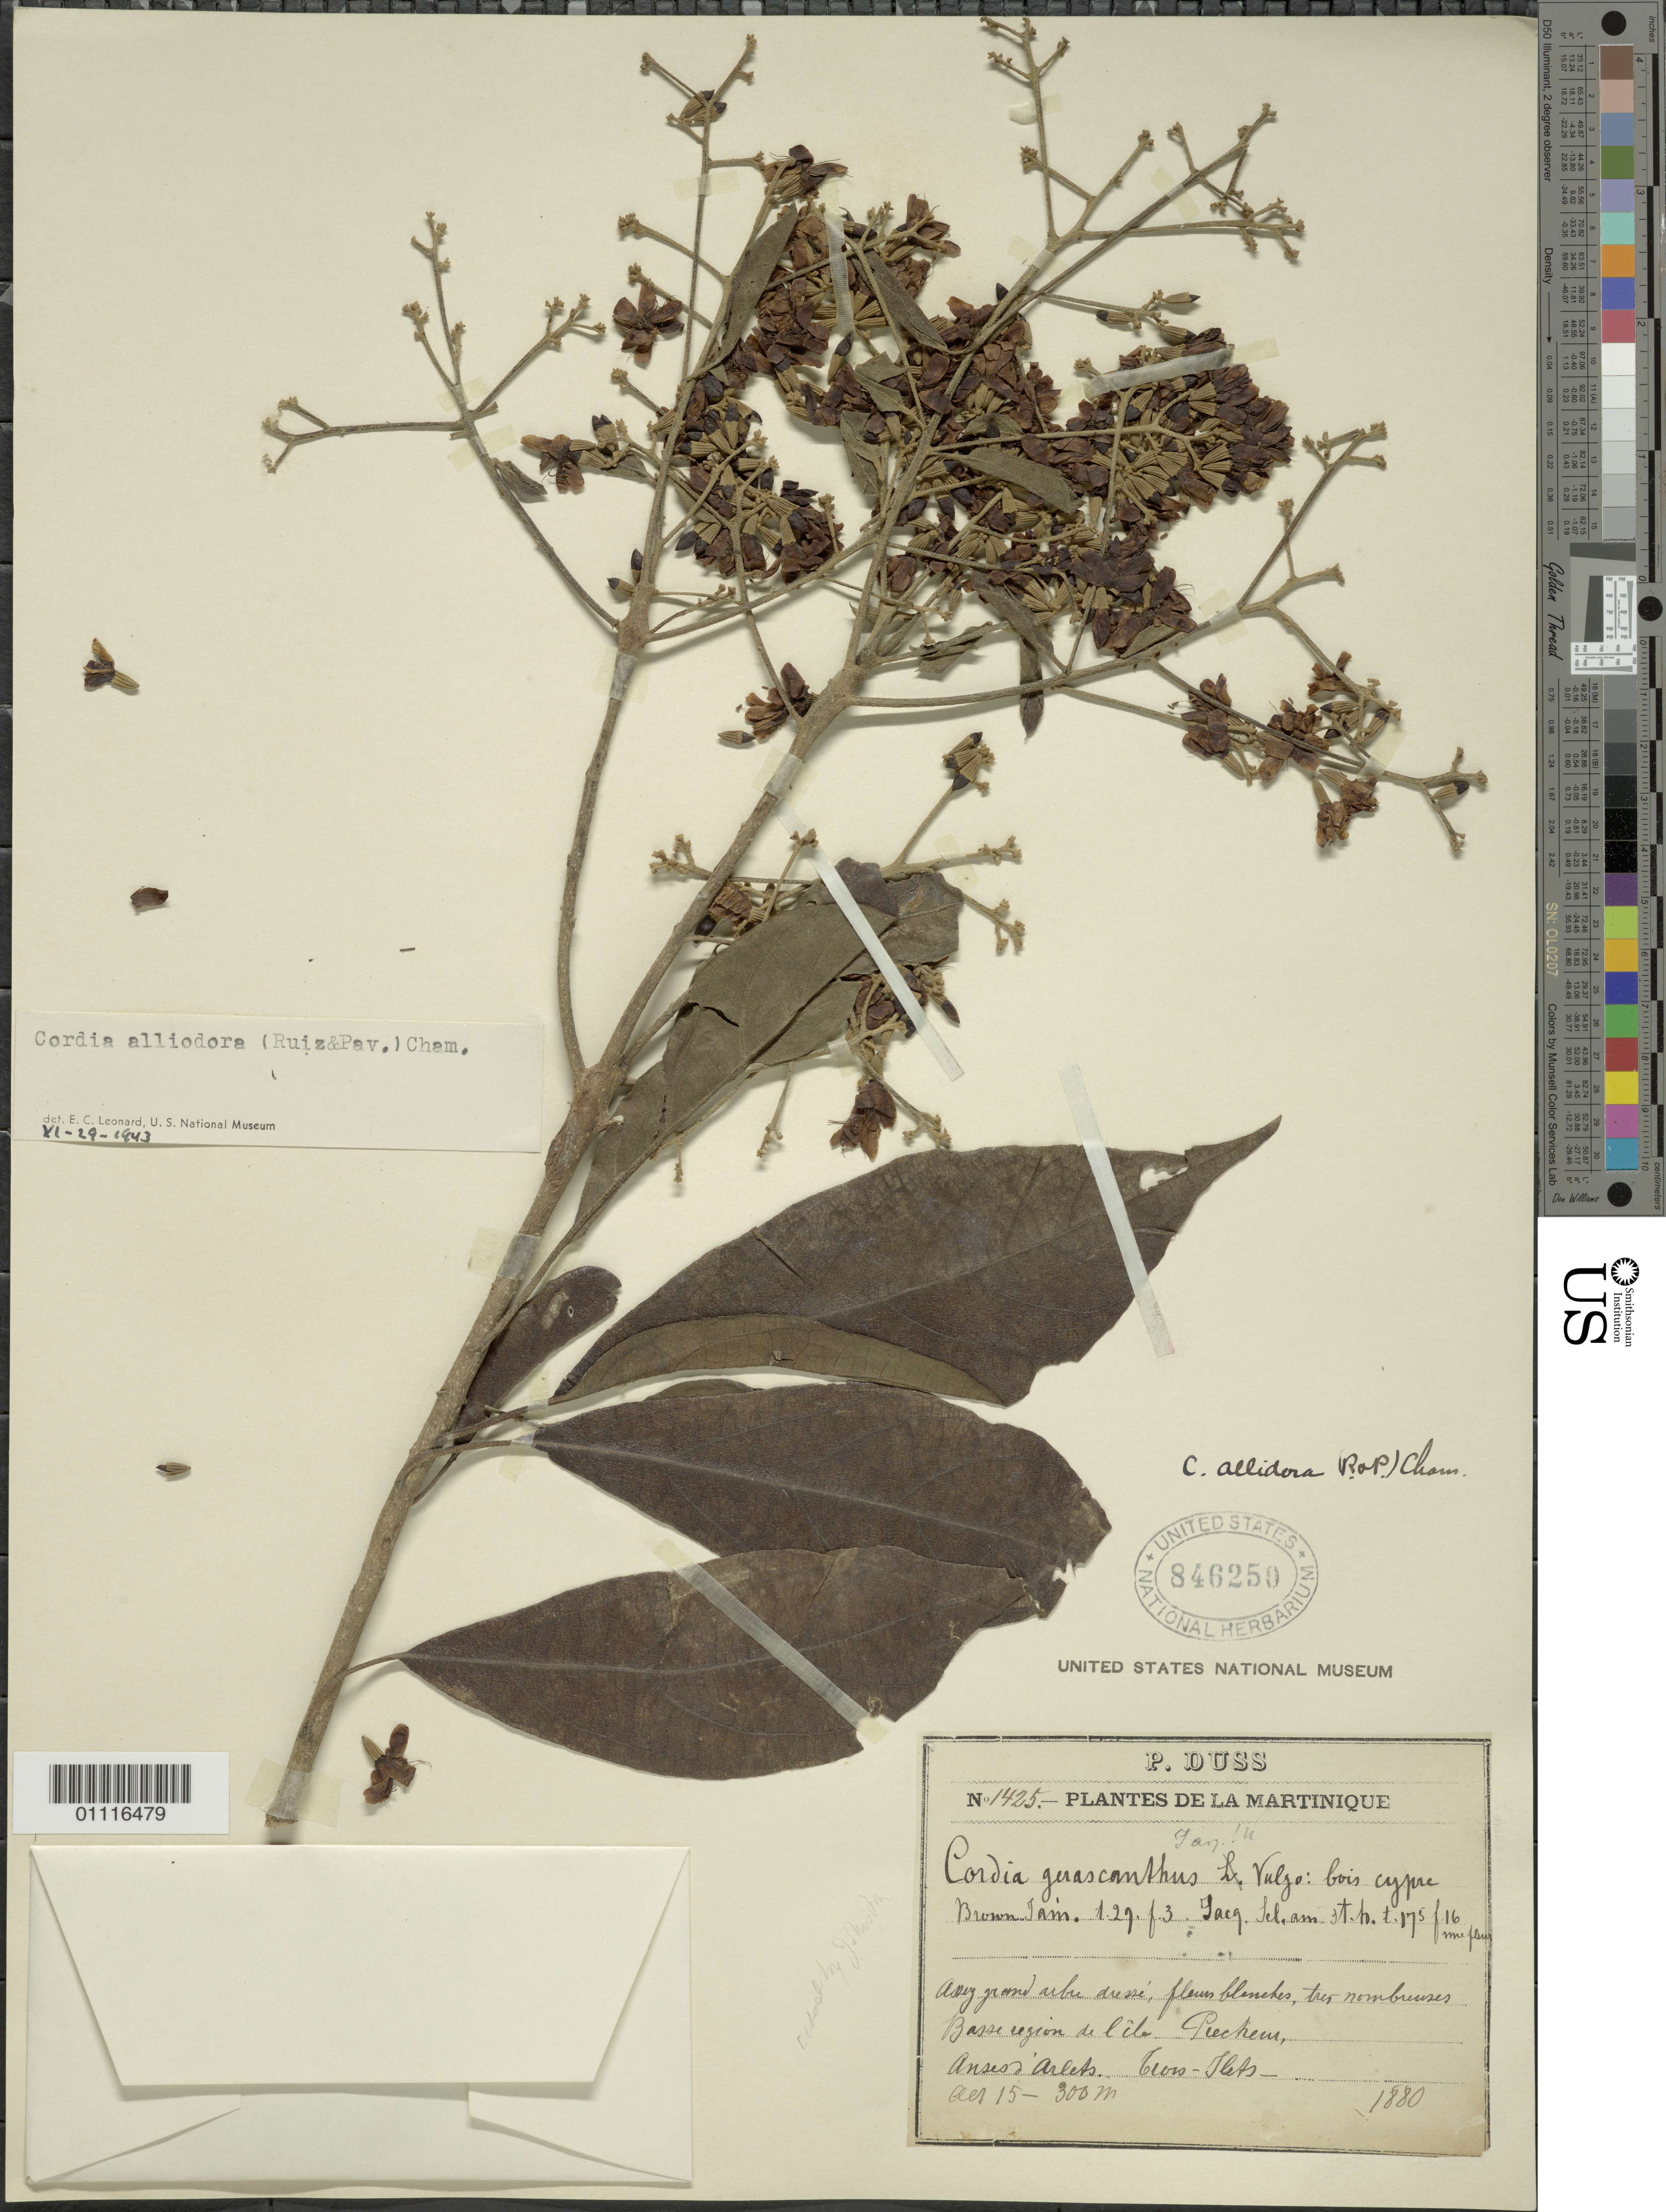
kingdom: Plantae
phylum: Tracheophyta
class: Magnoliopsida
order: Boraginales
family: Cordiaceae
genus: Cordia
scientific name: Cordia alliodora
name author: (Ruiz & Pav.) Oken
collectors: Père Duss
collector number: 1425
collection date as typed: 1880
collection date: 1880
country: Martinique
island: Martinique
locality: Basse region de l'ile Prechem, Anses Arlets. Trois Ilets.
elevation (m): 15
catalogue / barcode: US 846250